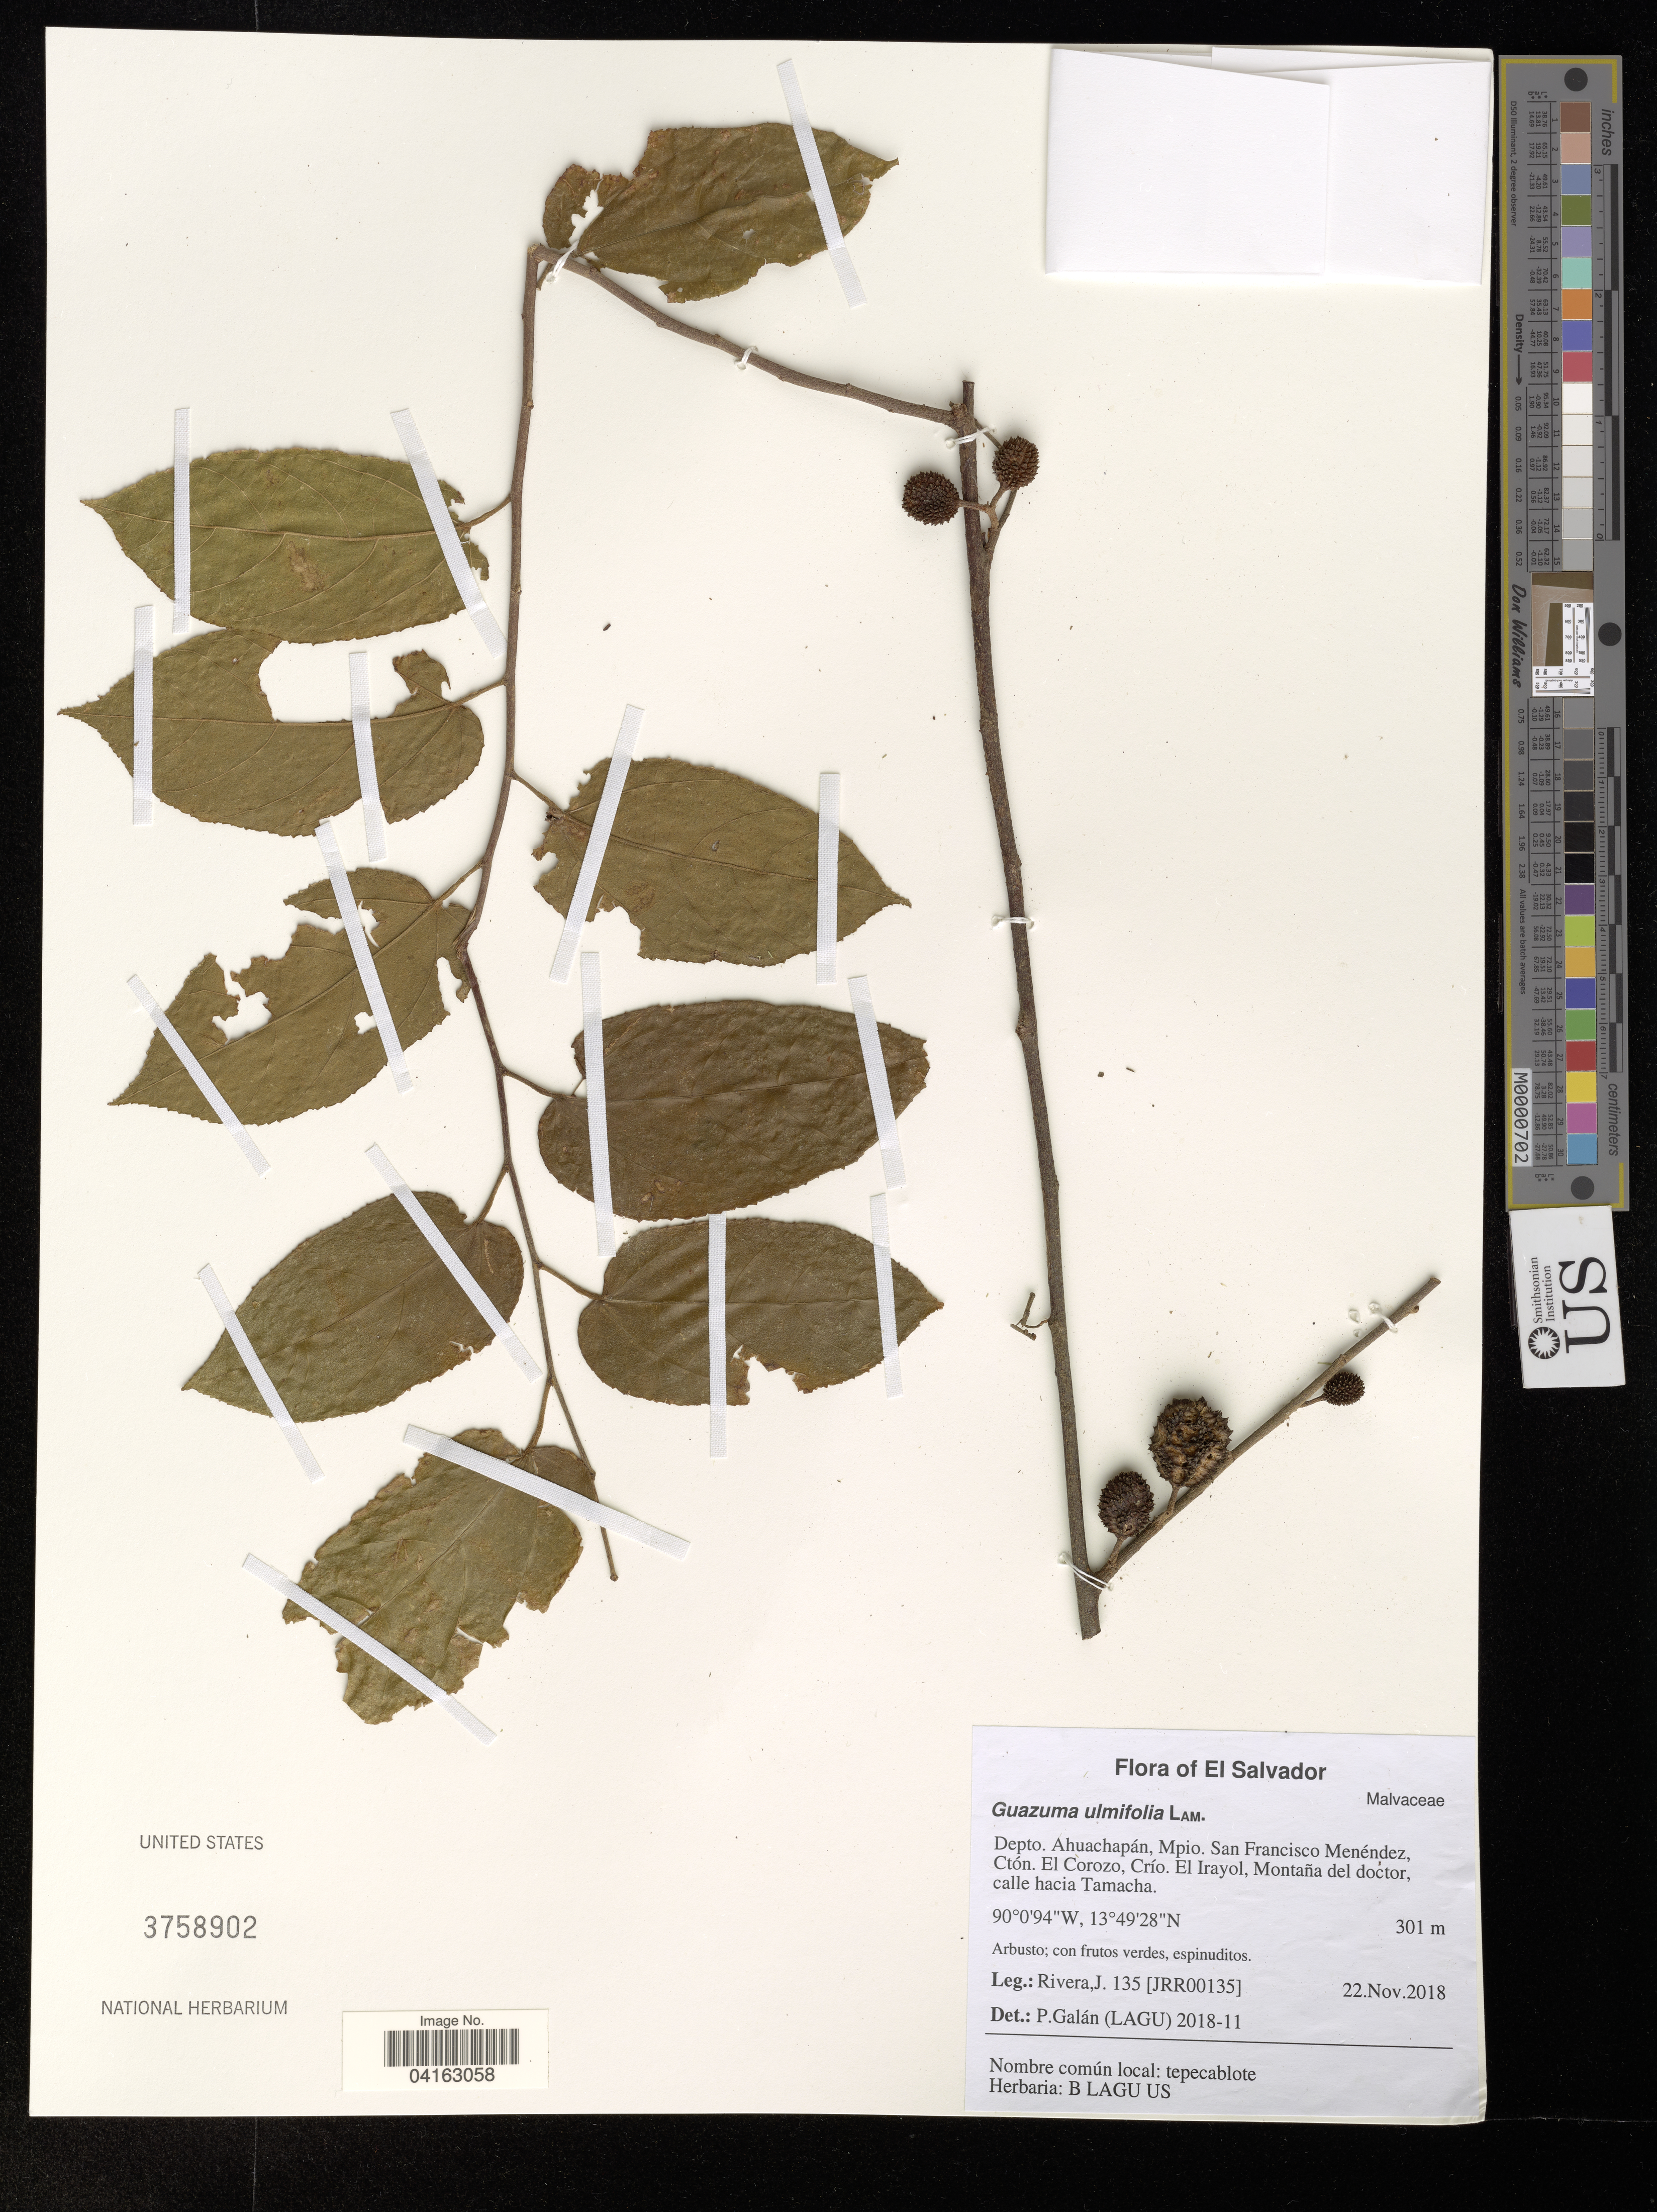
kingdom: Plantae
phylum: Tracheophyta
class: Magnoliopsida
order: Malvales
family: Malvaceae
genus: Guazuma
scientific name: Guazuma ulmifolia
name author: Lam.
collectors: J. Rivera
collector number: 135 / [JRR00135]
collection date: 2018-11-22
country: El Salvador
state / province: Ahuachapan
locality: Depto. Ahuachapán, Mpio. San Francisco Menéndez, Ctón. El Corozo, Crío. El Irayol, Montaña del doctor, calle hacia Tamacha.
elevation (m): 301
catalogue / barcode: US 3758902